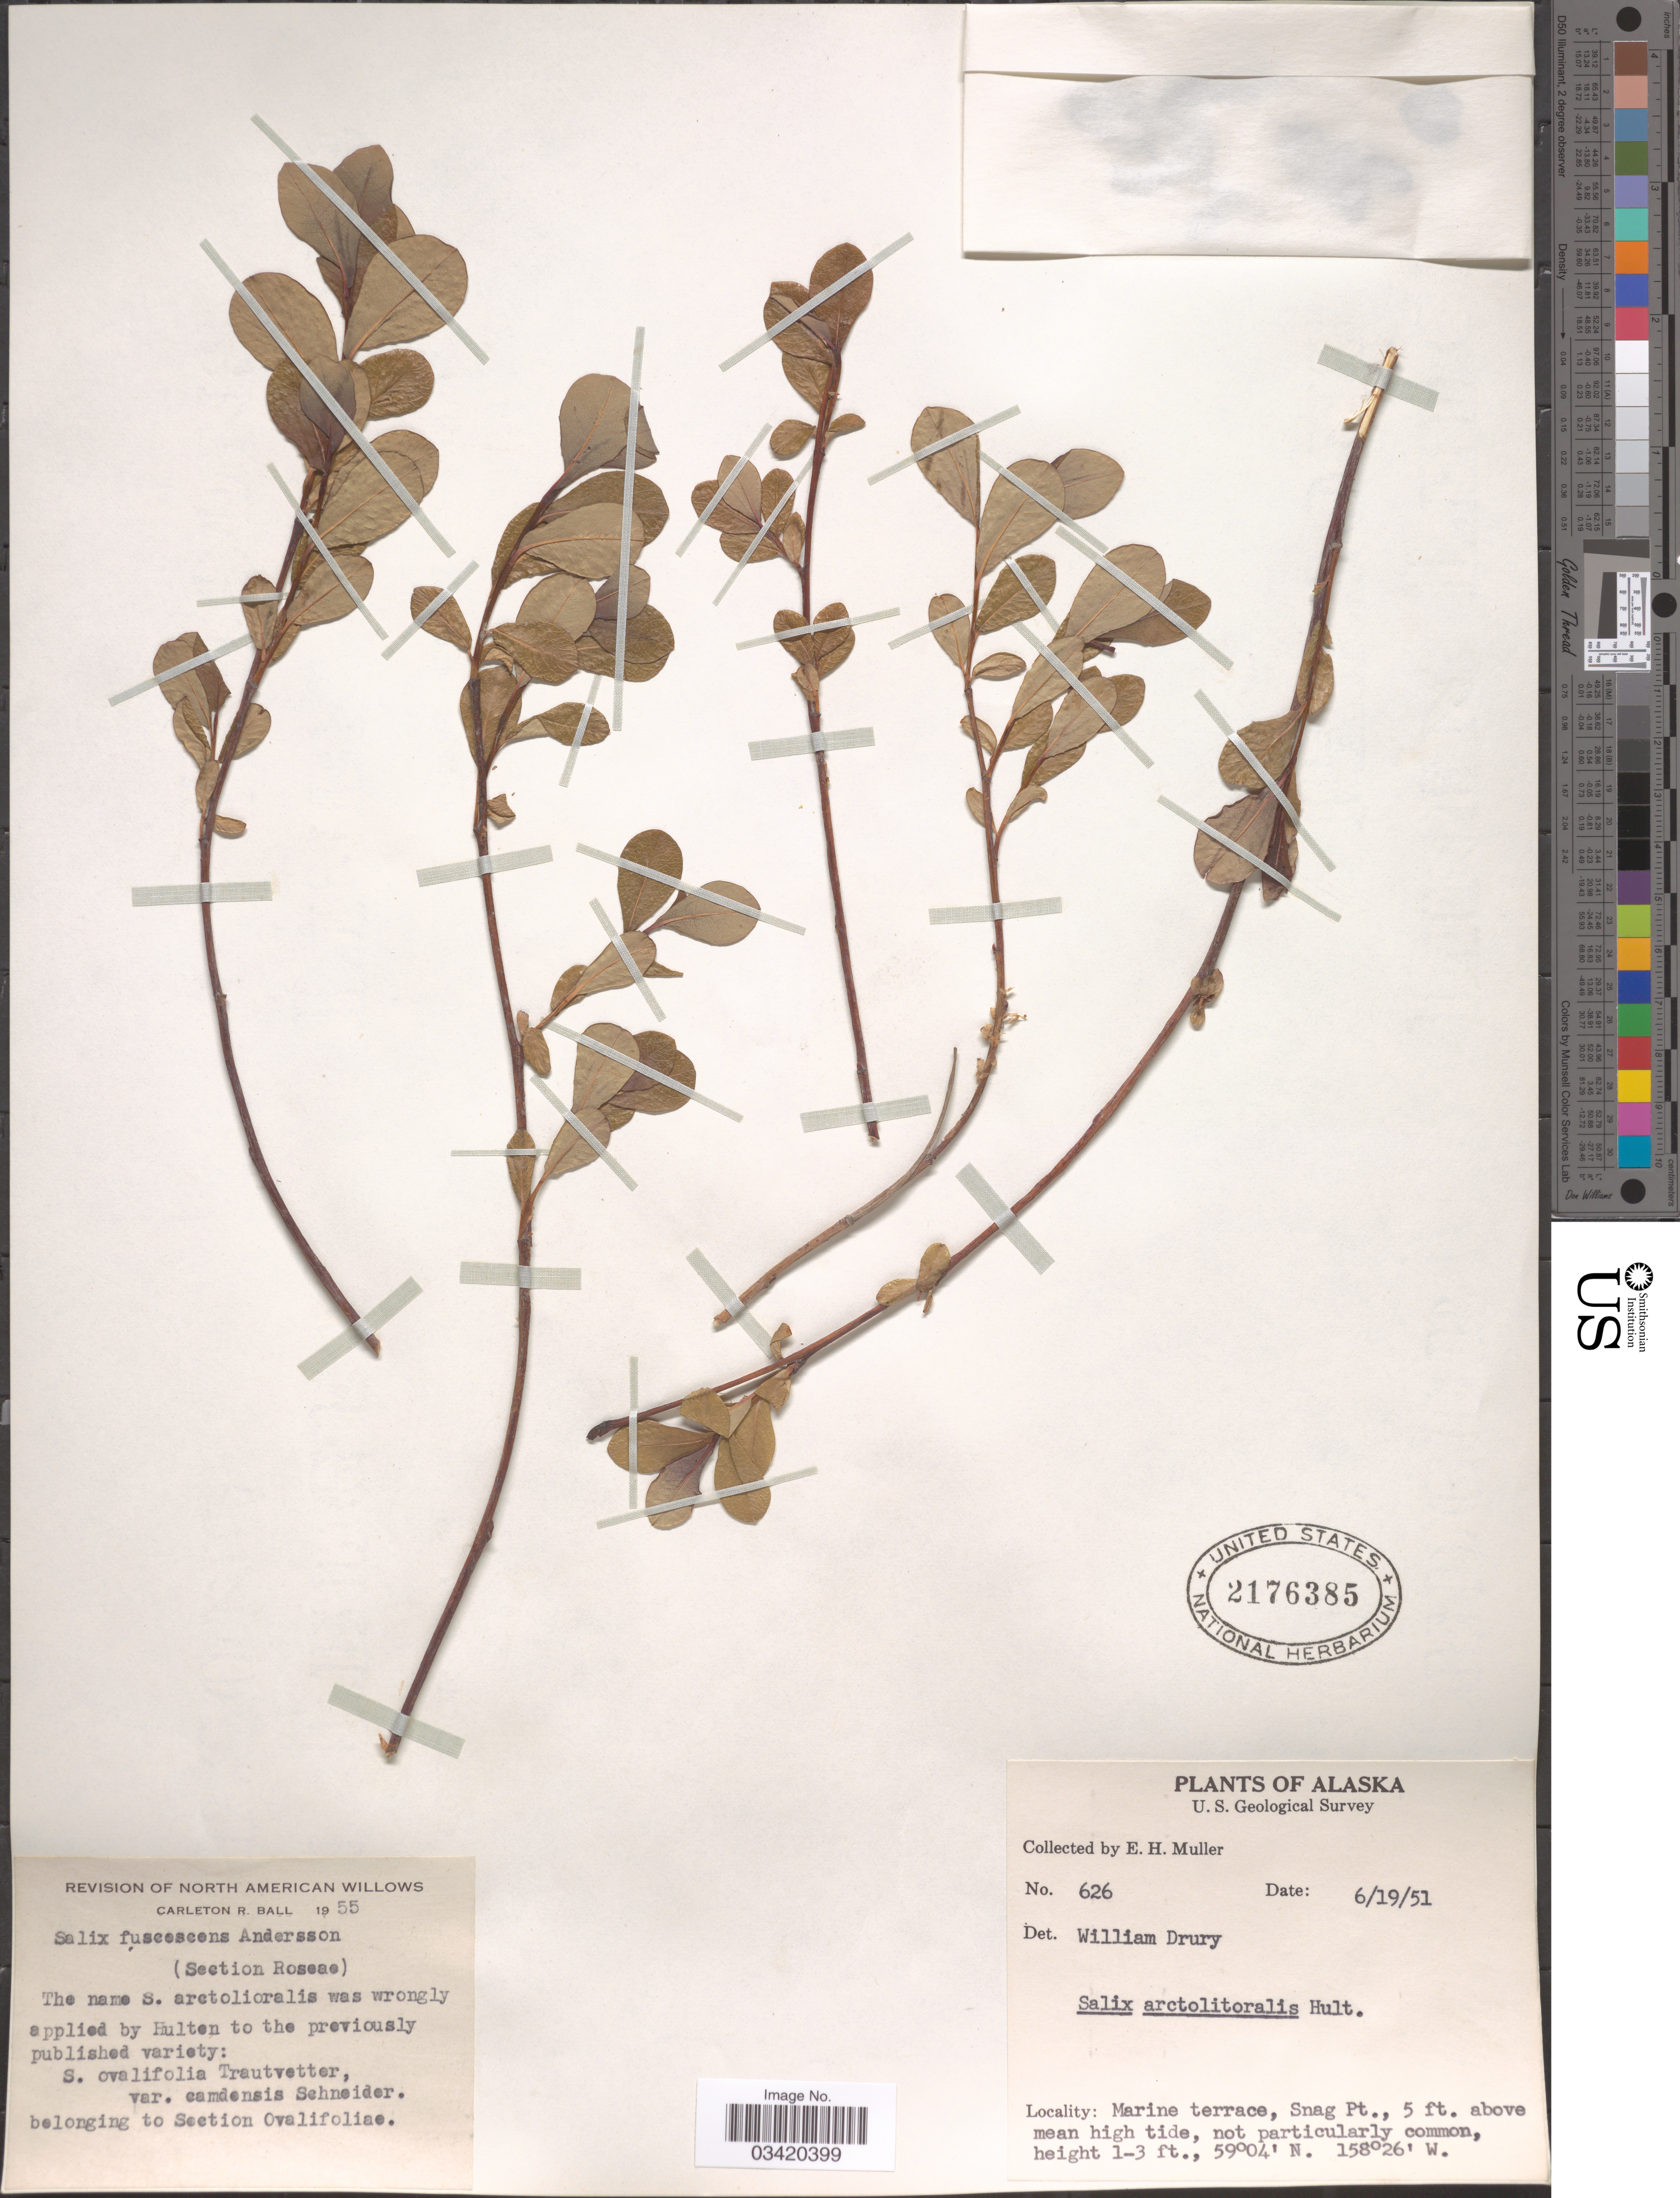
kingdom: Plantae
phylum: Tracheophyta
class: Magnoliopsida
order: Malpighiales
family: Salicaceae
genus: Salix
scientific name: Salix fuscescens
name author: Andersson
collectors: E. H. Muller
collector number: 626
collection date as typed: Transcribed d/m/y: 19/6/51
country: United States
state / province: Alaska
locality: Marine terrace, Snag Pt., 5 ft. above mean high tide.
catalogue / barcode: US 2176385